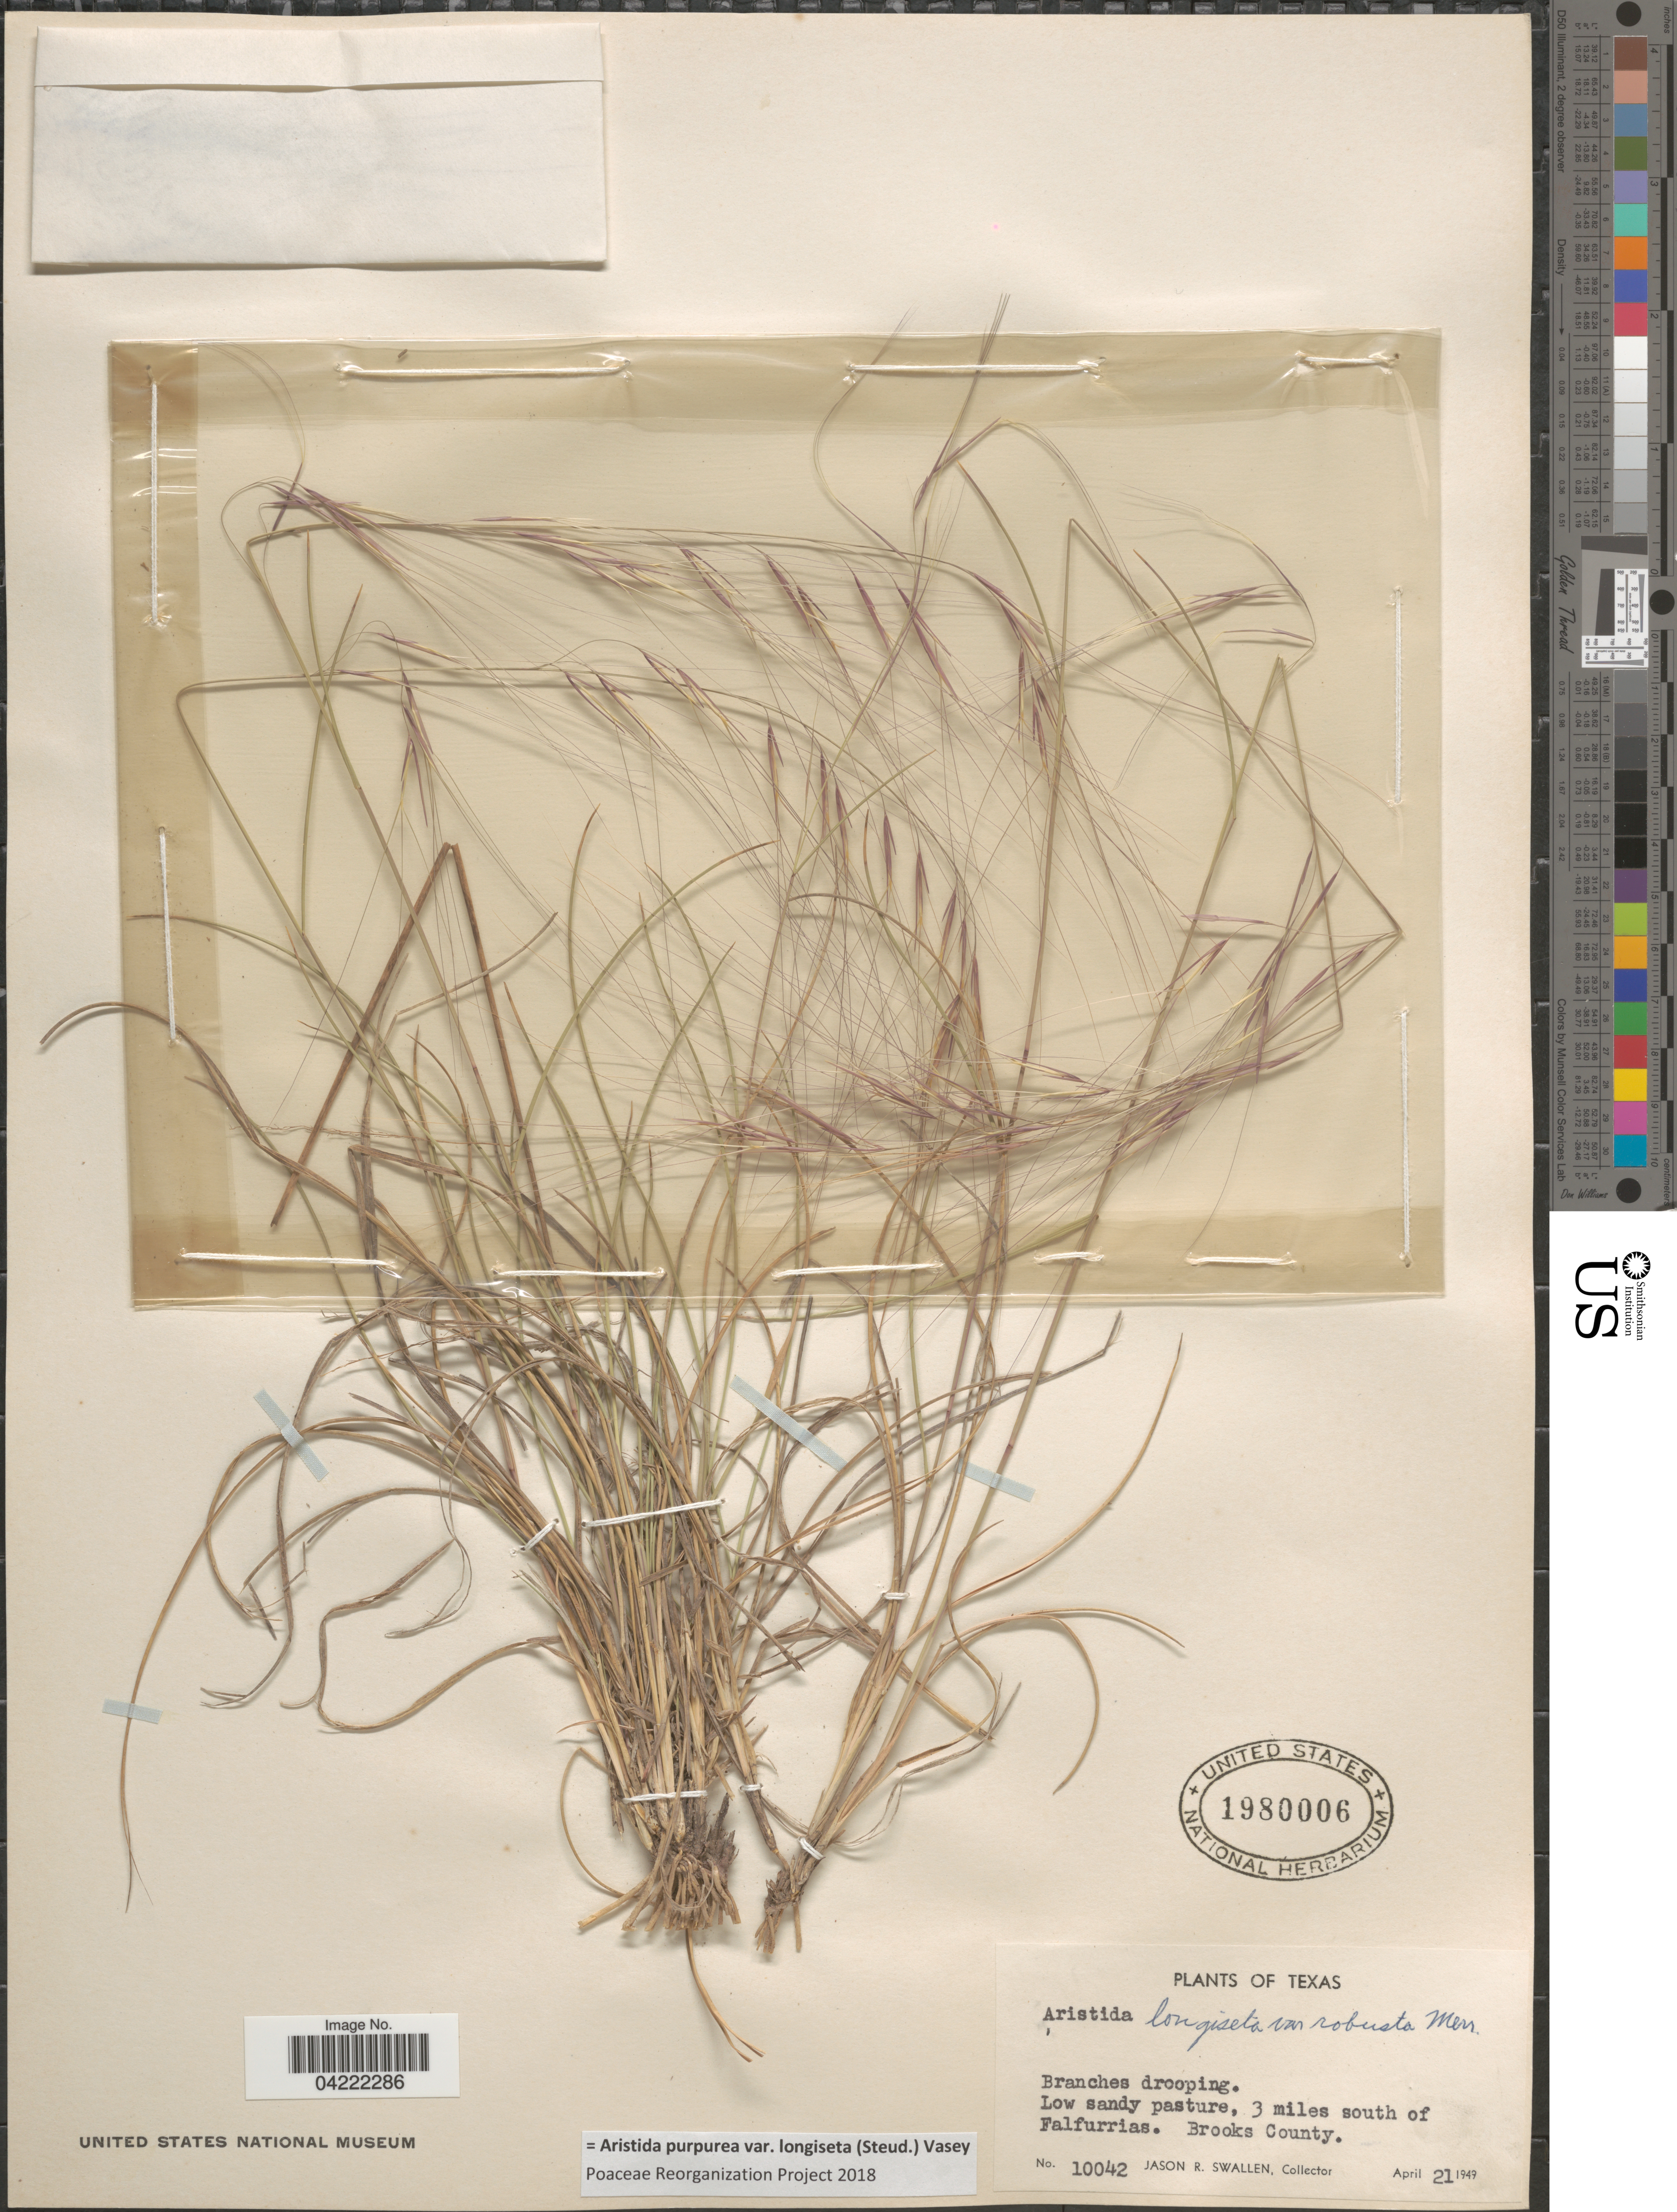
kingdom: Plantae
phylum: Tracheophyta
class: Liliopsida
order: Poales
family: Poaceae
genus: Aristida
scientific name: Aristida purpurea var. longiseta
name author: (Steud.) Vasey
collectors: J. R. Swallen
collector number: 10042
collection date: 1949-04-21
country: United States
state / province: Texas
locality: Low sandy pasture, 3 miles south of Falfurrias. Brook County.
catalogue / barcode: US 1980006